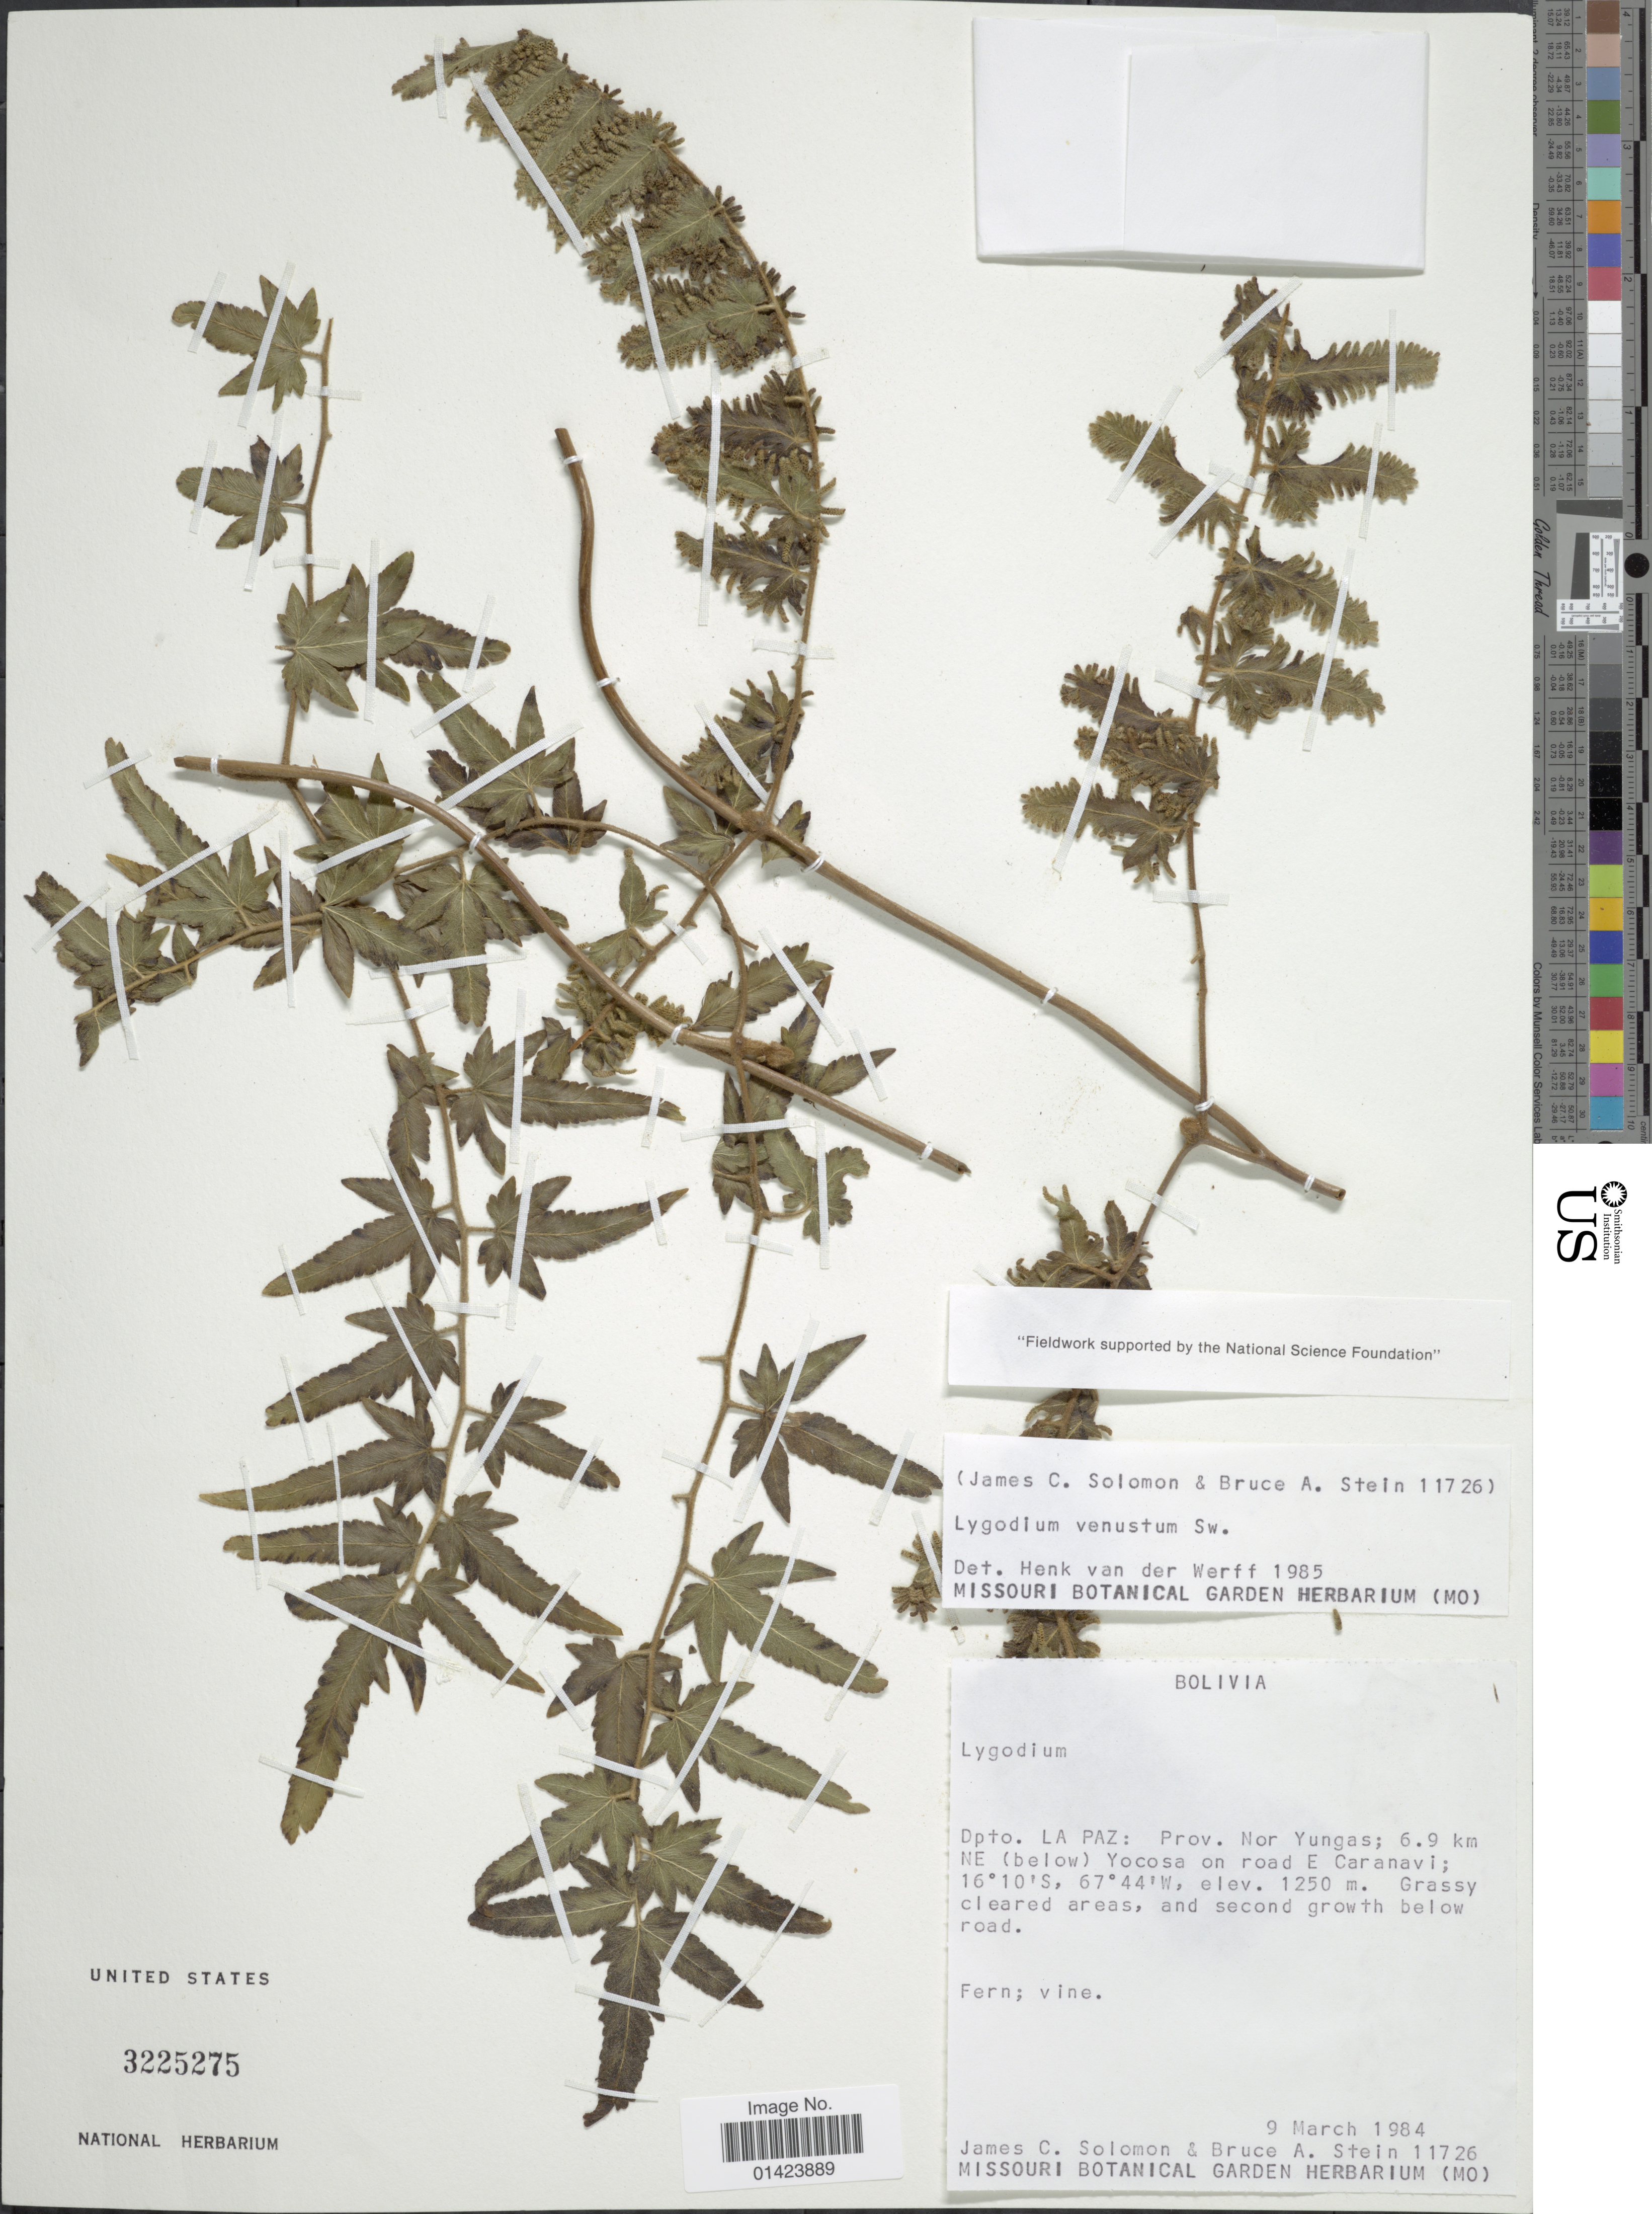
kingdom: Plantae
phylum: Tracheophyta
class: Polypodiopsida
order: Schizaeales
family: Lygodiaceae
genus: Lygodium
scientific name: Lygodium venustum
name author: Sw.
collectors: J. C. Solomon & B. A. Stein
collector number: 11726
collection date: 1984-03-09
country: Bolivia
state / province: La Paz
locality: Dpto. La Paz: prov. Nor Yungas; 6.9 km NE (below) Yocosa on road E Caranavi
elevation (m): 1250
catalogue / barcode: US 3225275